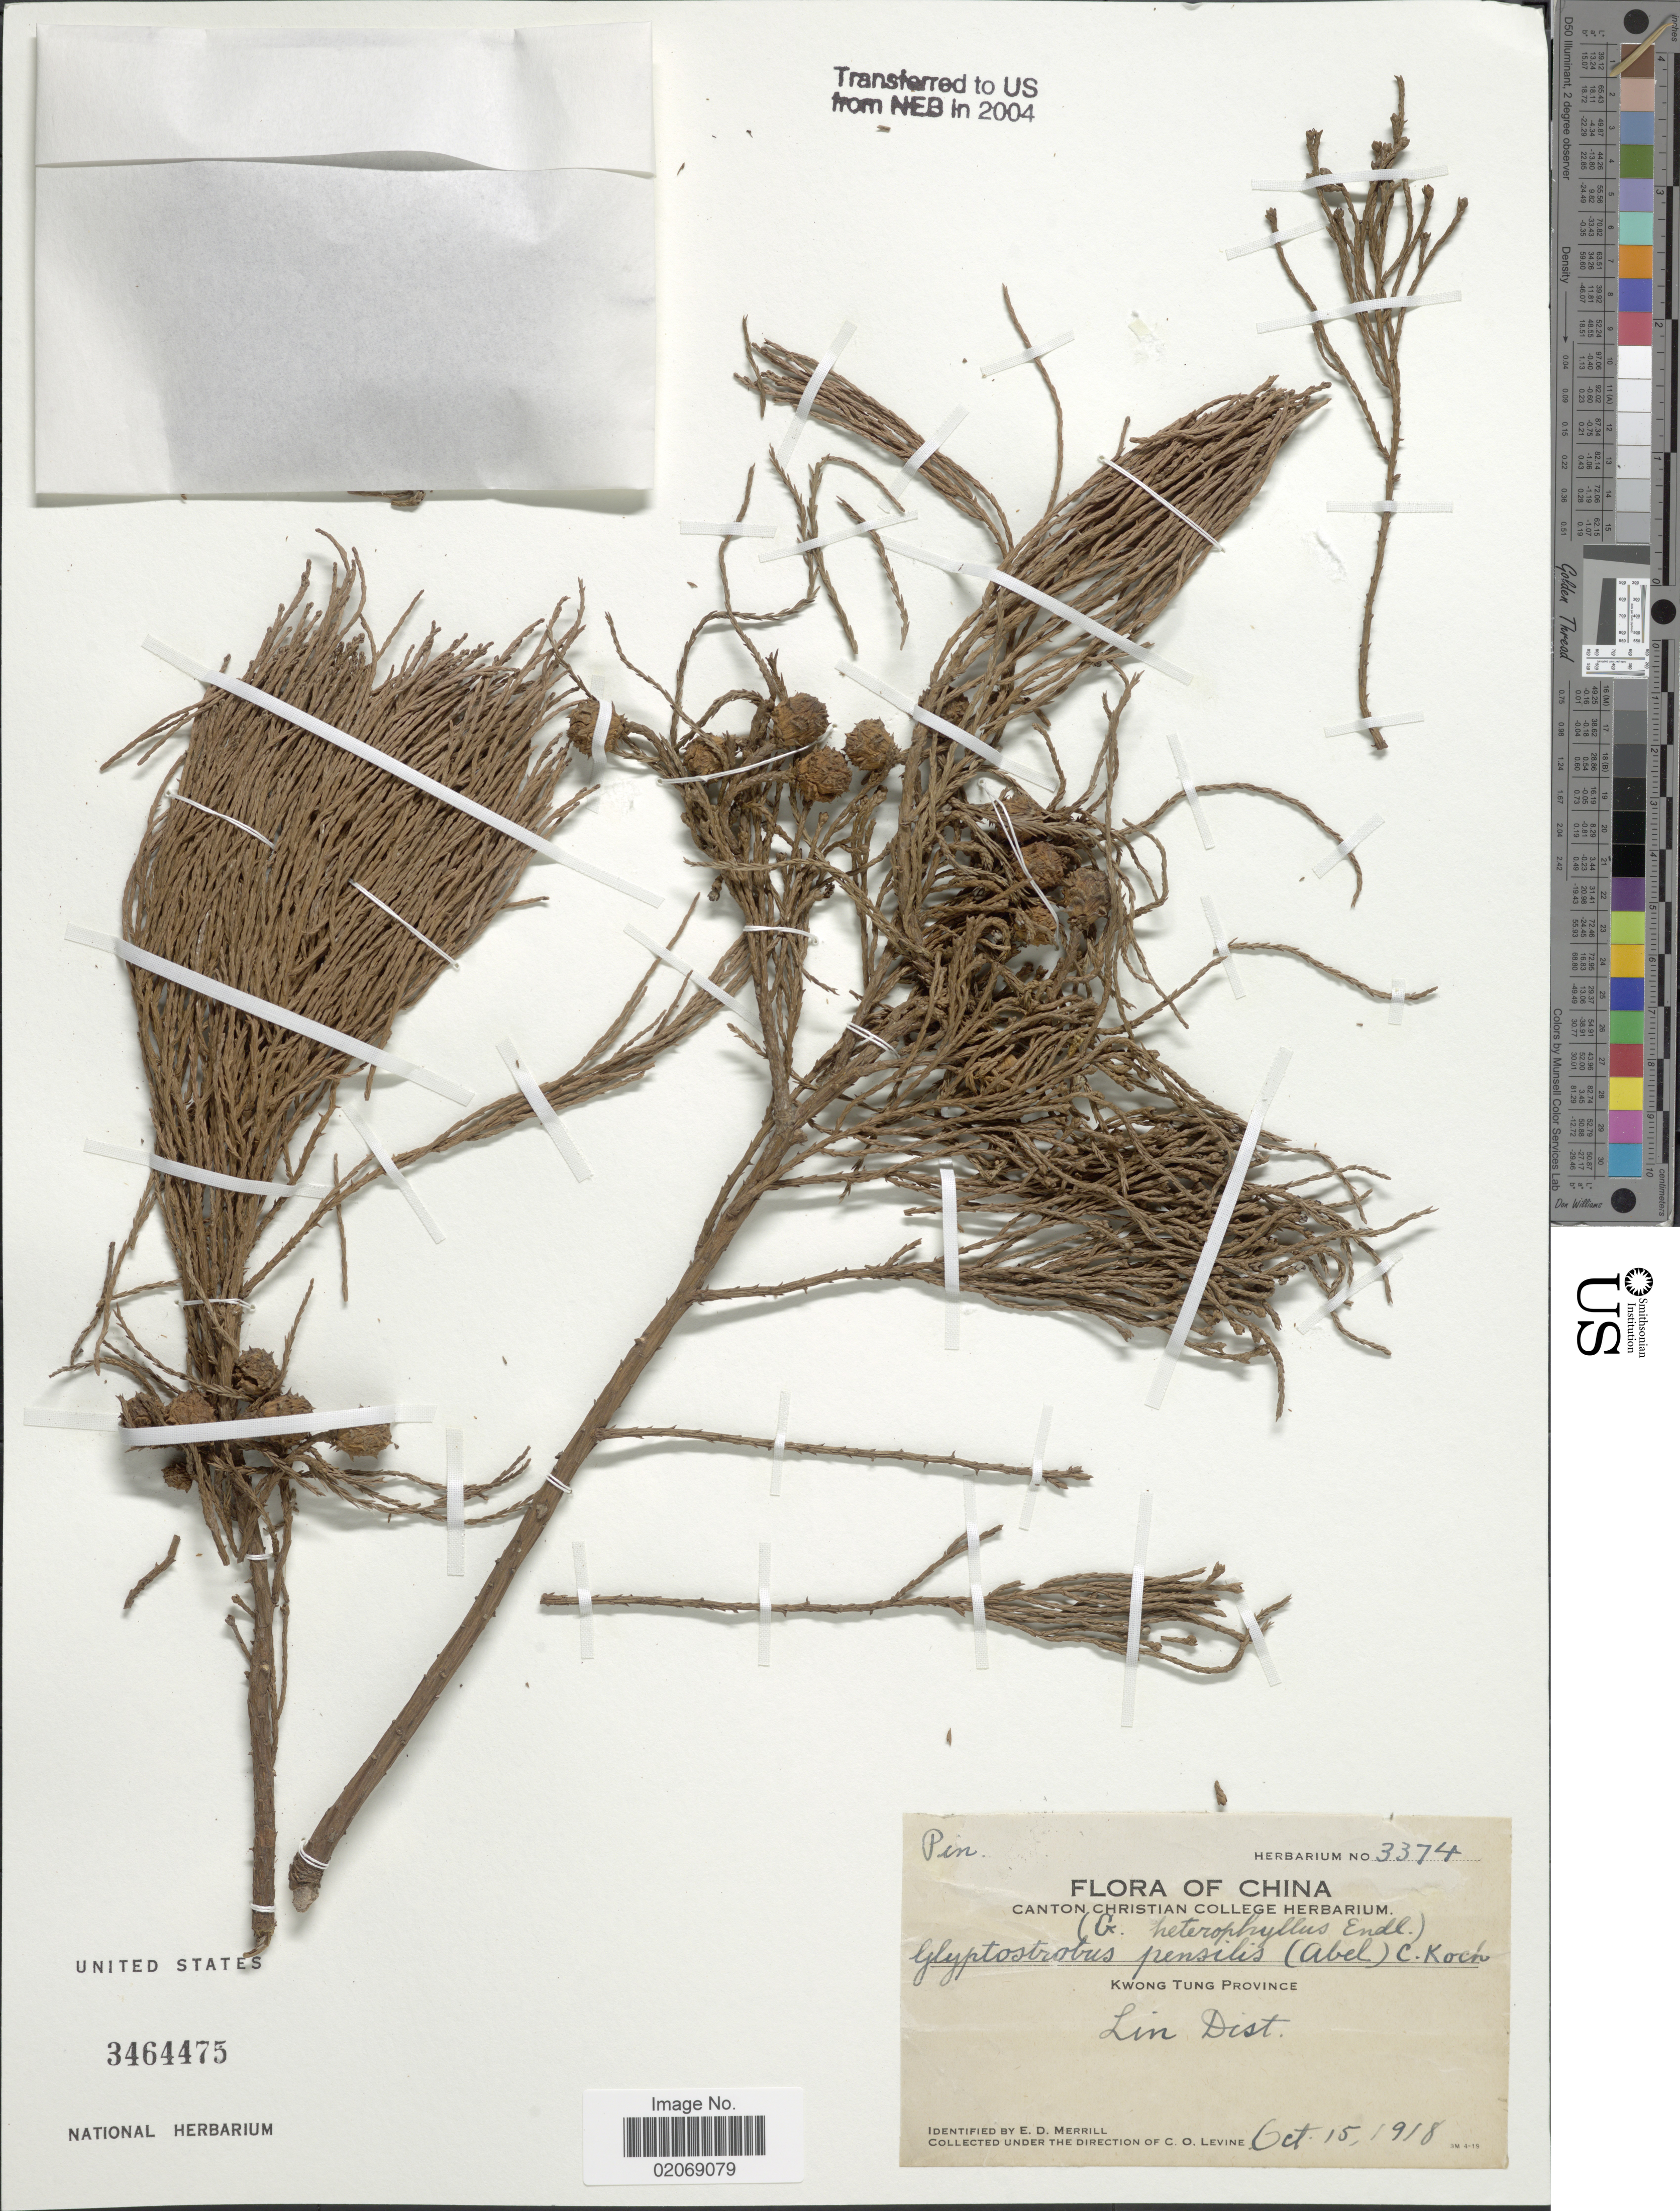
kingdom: Plantae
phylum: Tracheophyta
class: Pinopsida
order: Pinales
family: Cupressaceae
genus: Glyptostrobus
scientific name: Glyptostrobus heterophyllus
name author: Endl.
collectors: C. O. Levine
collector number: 3374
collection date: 1918-10-15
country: China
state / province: Guangdong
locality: Kwong Tung Province. Lin Dist.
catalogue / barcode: US 3464475